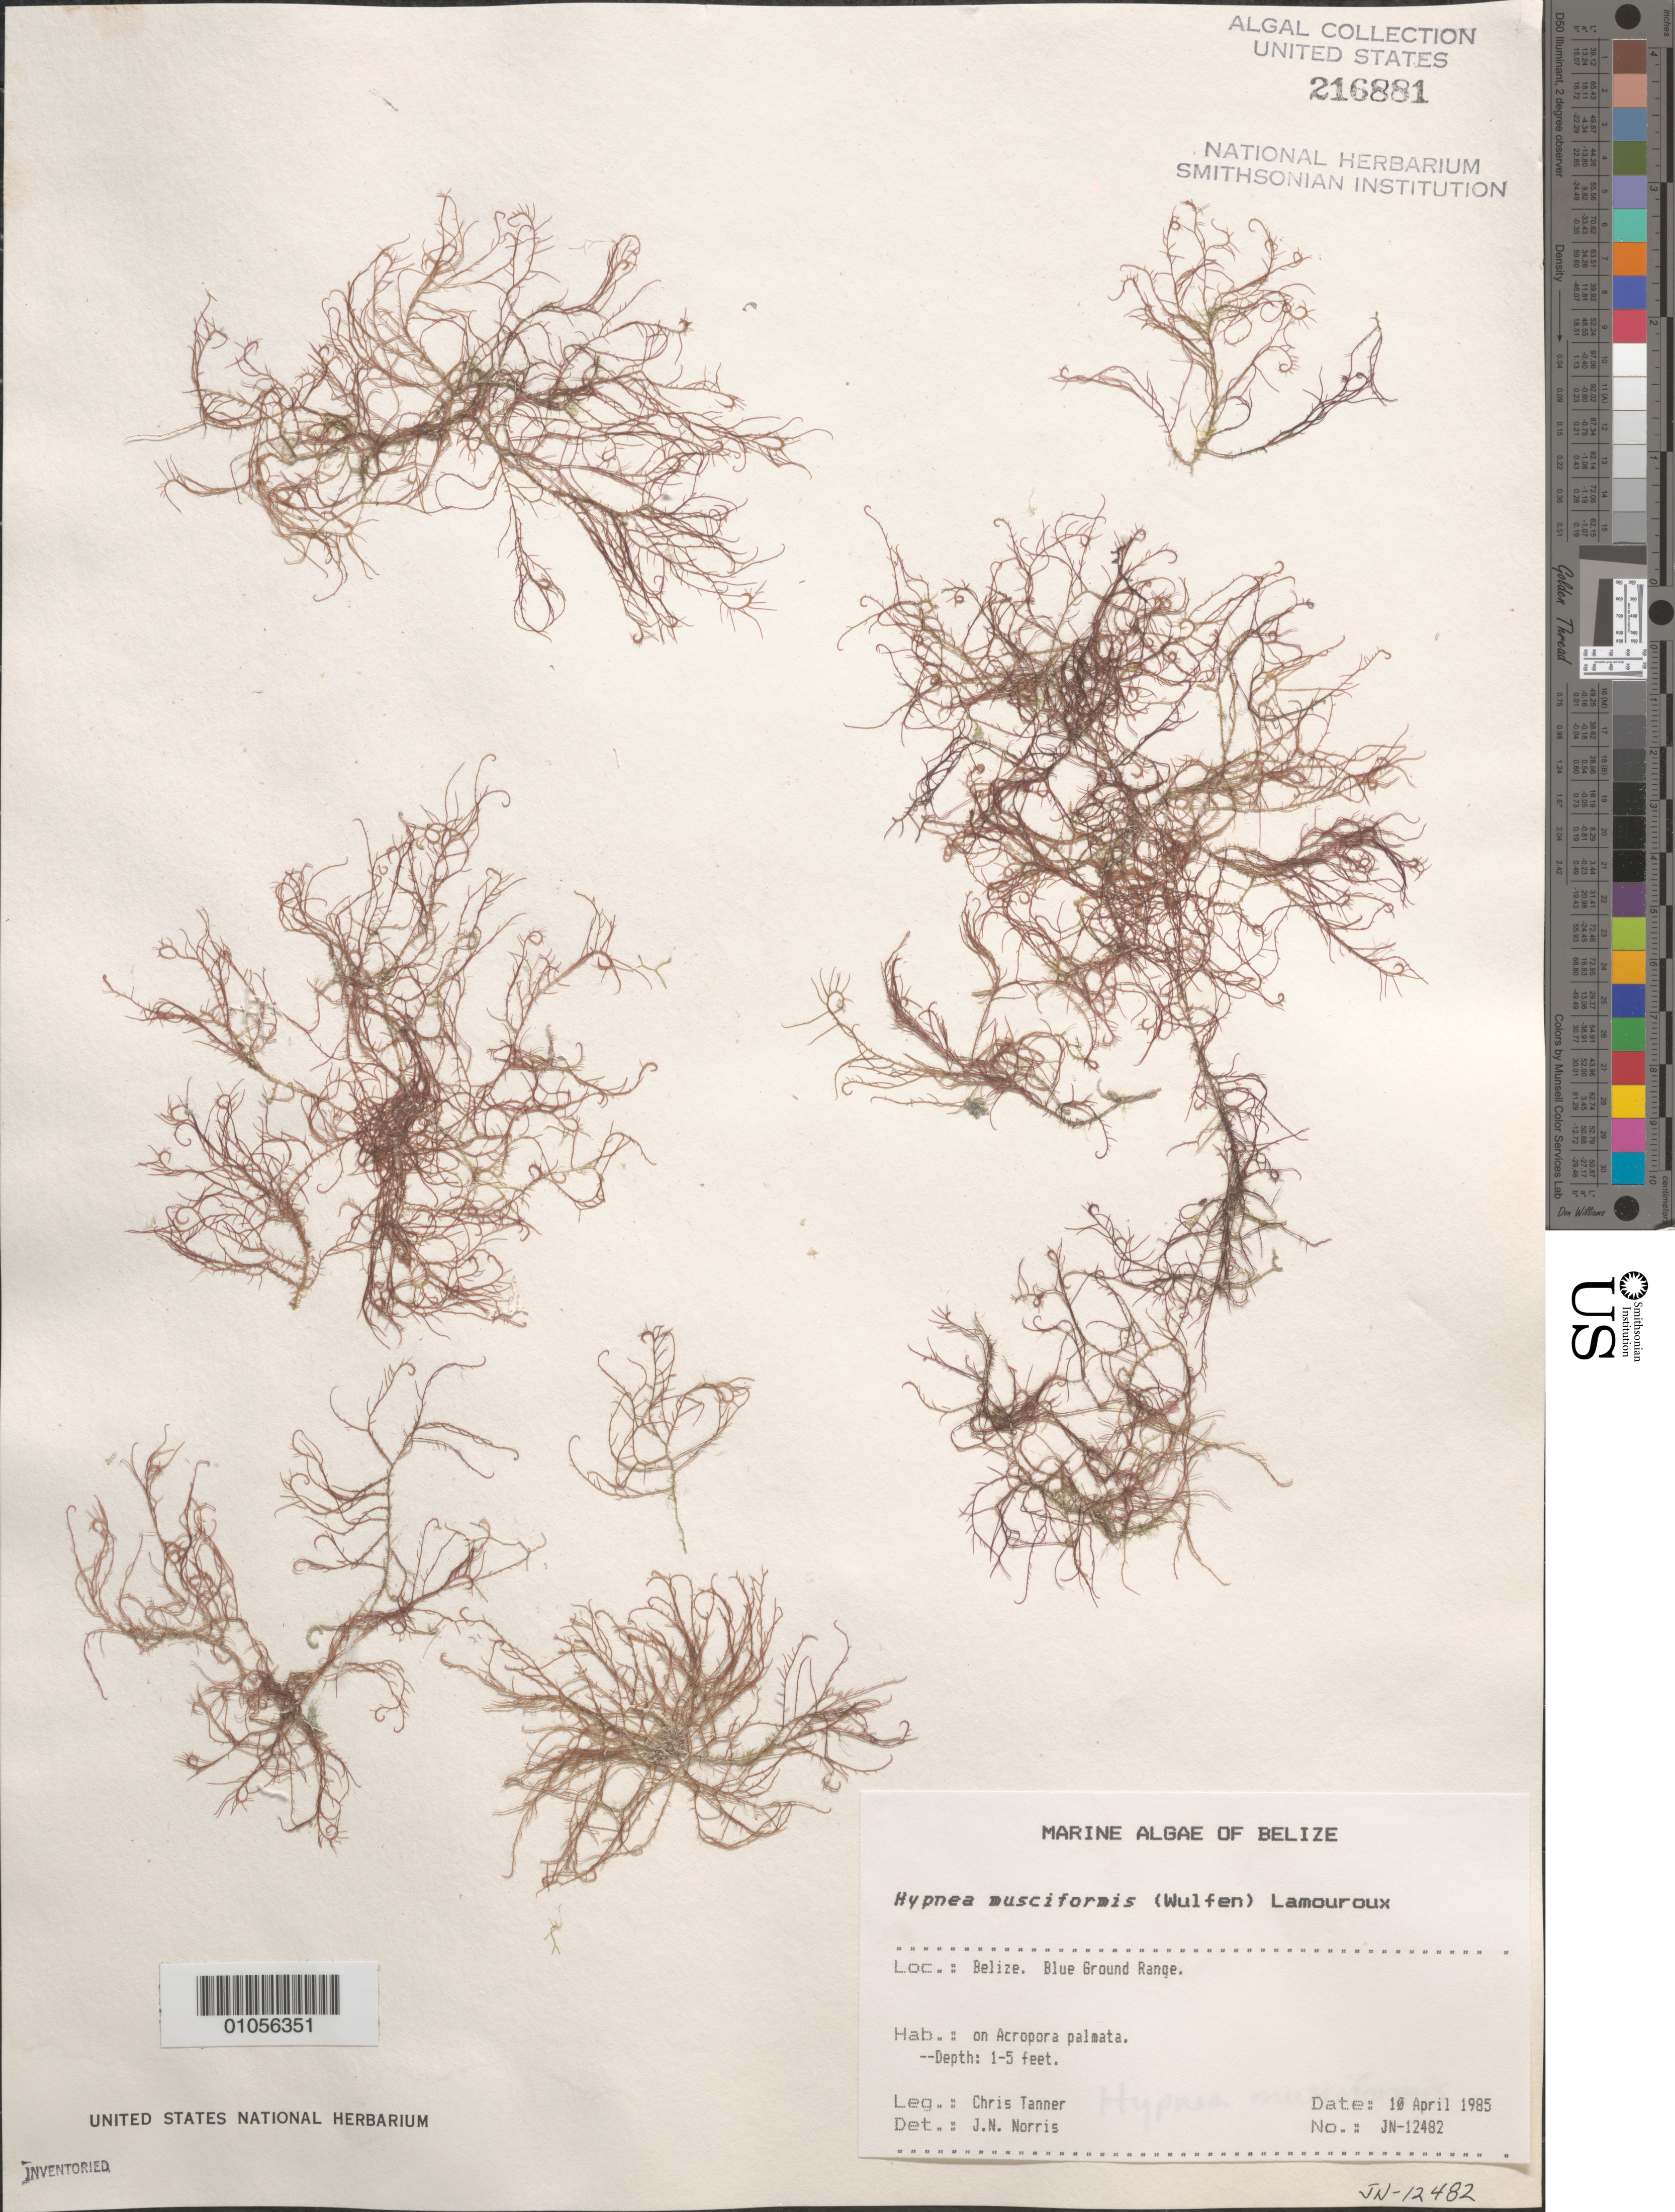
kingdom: Plantae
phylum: Rhodophyta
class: Florideophyceae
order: Gigartinales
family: Cystocloniaceae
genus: Hypnea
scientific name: Hypnea musciformis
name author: (Wulfen) J.V.Lamouroux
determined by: Norris, James N.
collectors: C. Tanner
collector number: JN-12482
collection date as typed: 10 Apr 1985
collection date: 1985-04-10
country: Belize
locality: Blue Ground Range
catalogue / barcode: US 216881